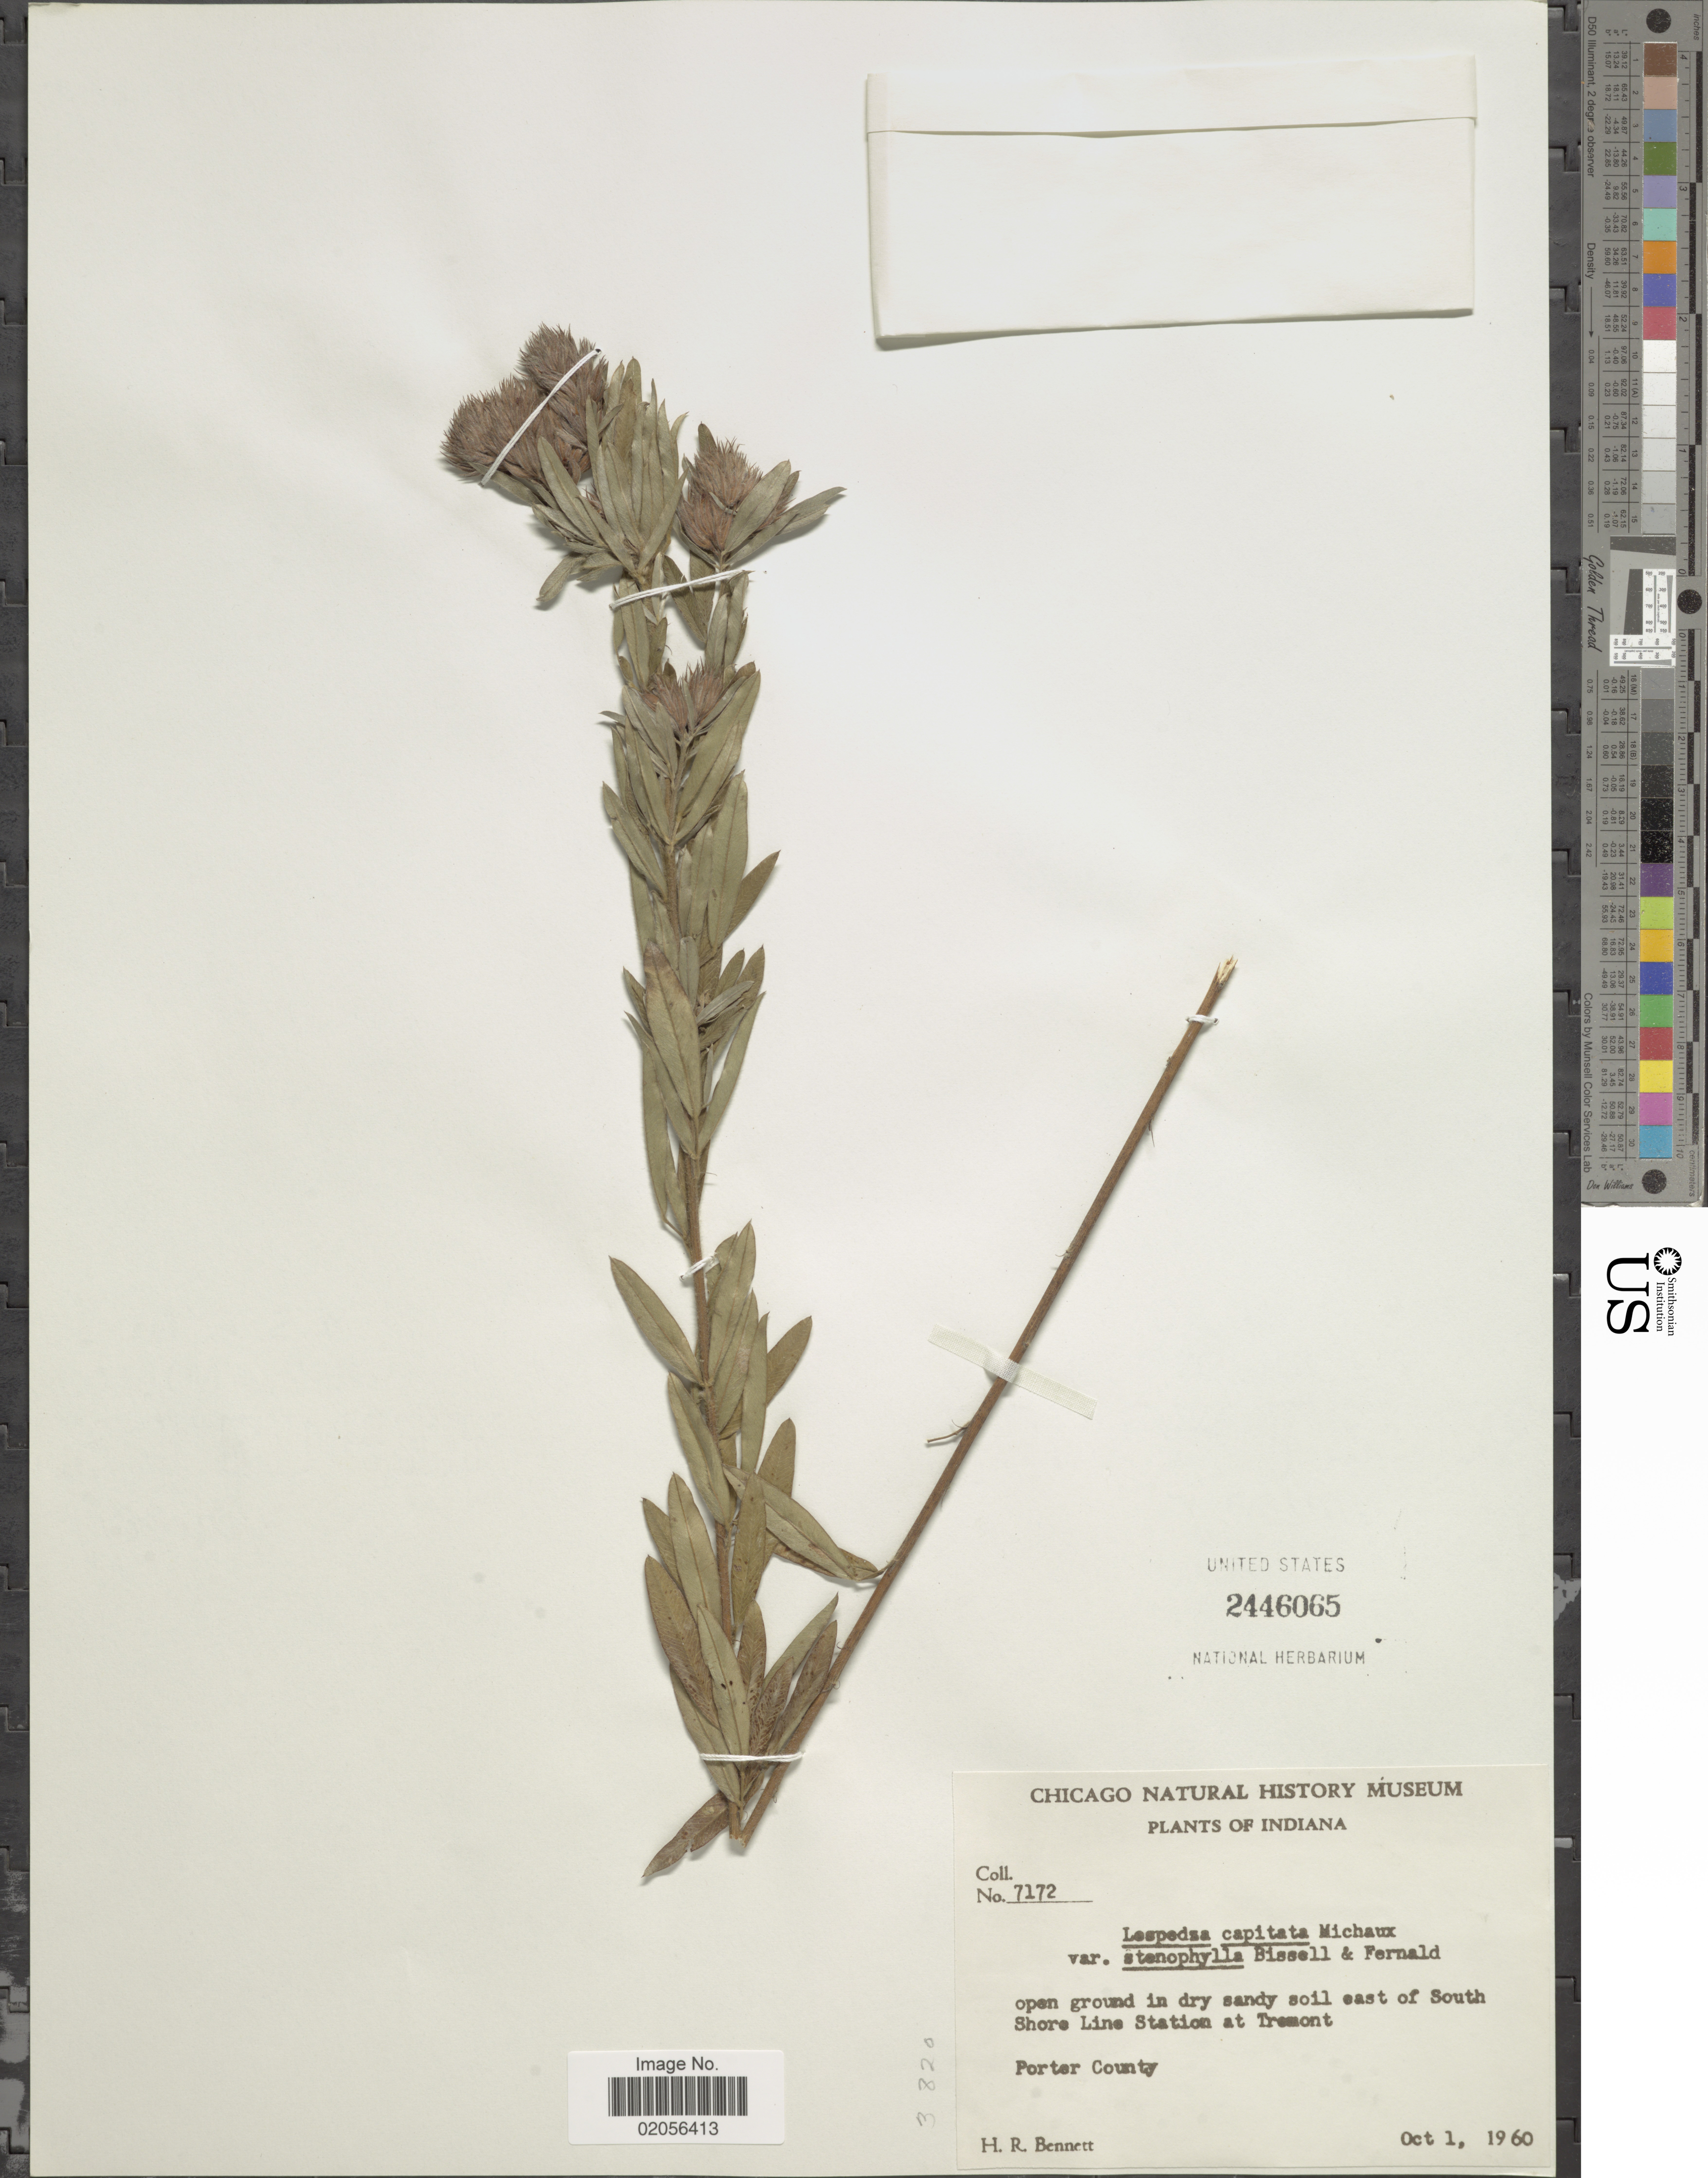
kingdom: Plantae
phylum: Tracheophyta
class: Magnoliopsida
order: Fabales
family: Fabaceae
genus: Lespedeza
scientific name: Lespedeza capitata var. stenophylla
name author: Bissell & Fernald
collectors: H. R. Bennett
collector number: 7172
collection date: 1960-10-01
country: United States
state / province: Indiana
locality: Open gorund in dry sandy soil of South Shore Line Station at Tremont, Porter County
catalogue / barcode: US 2446065